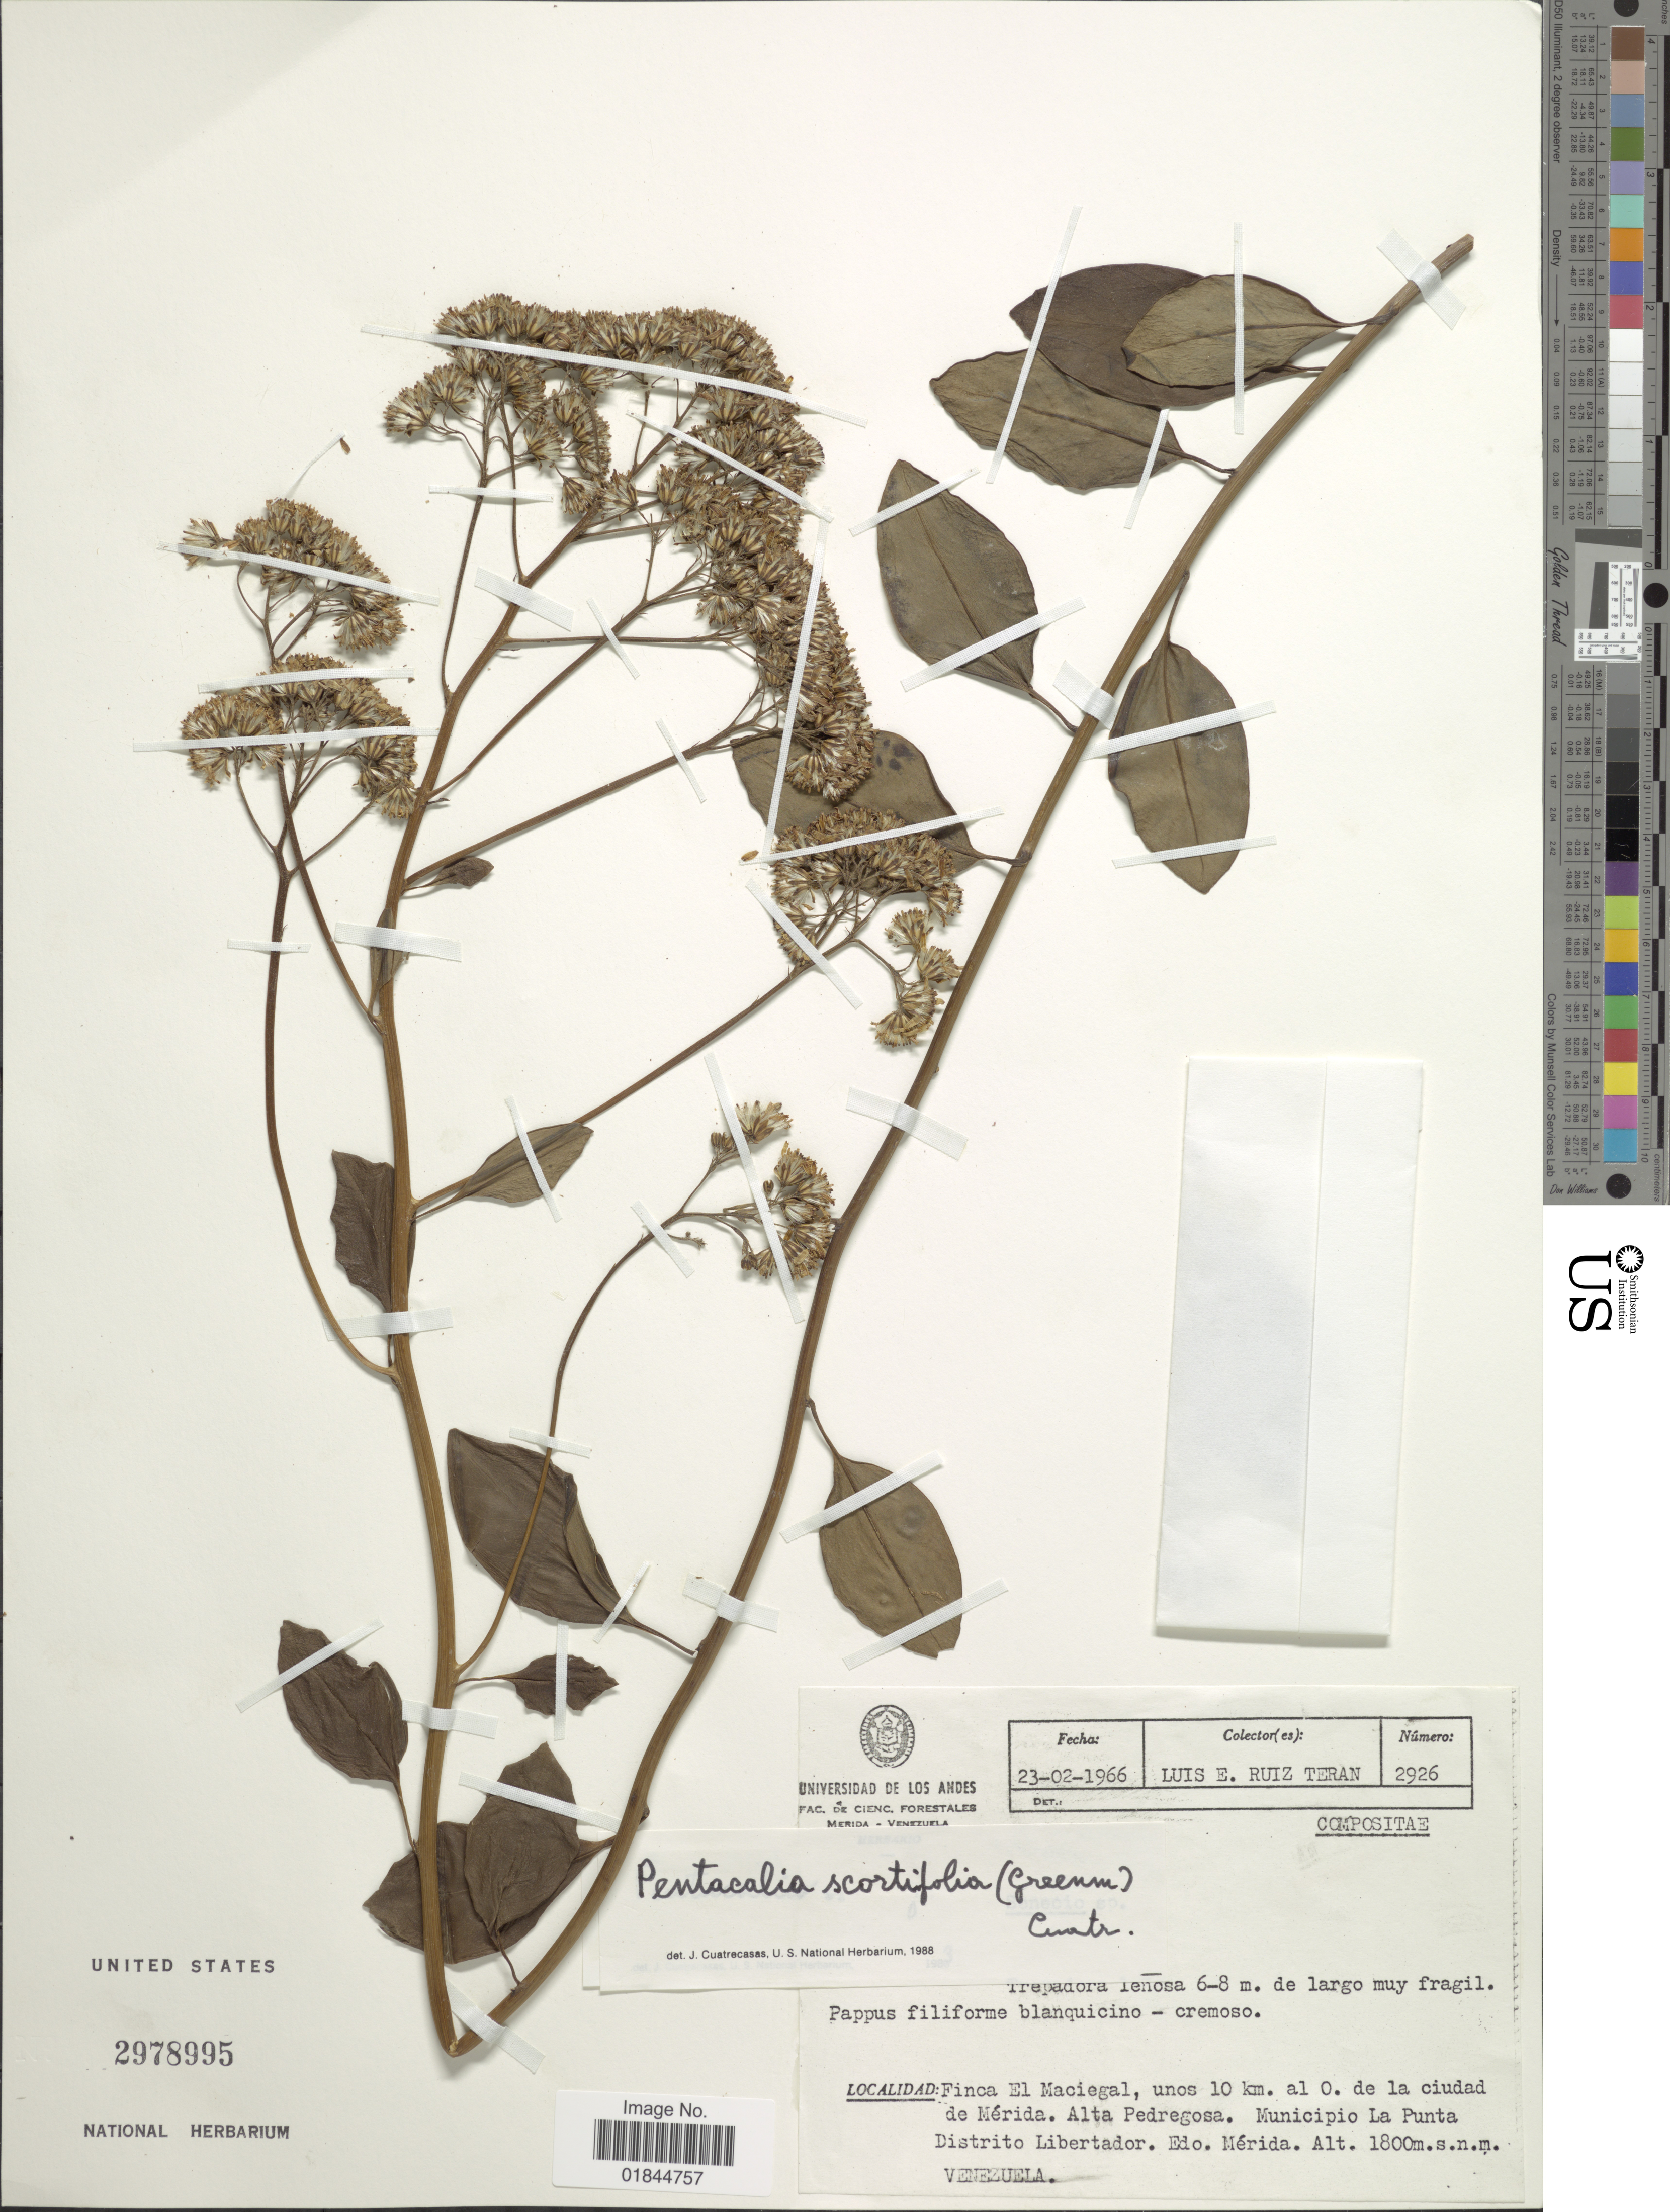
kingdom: Plantae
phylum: Tracheophyta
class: Magnoliopsida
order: Asterales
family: Asteraceae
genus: Pentacalia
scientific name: Pentacalia sp.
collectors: L. E. Ruíz-Terán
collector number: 2926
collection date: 1966-02-23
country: Venezuela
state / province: Mérida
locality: Finca El Maciegal, unos 10 km. al O. de la ciudad de Merida. Alta Pedregosa. Municipio La Punta. Distrito Libertador. Eio. Merida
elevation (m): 1800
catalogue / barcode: US 2978995